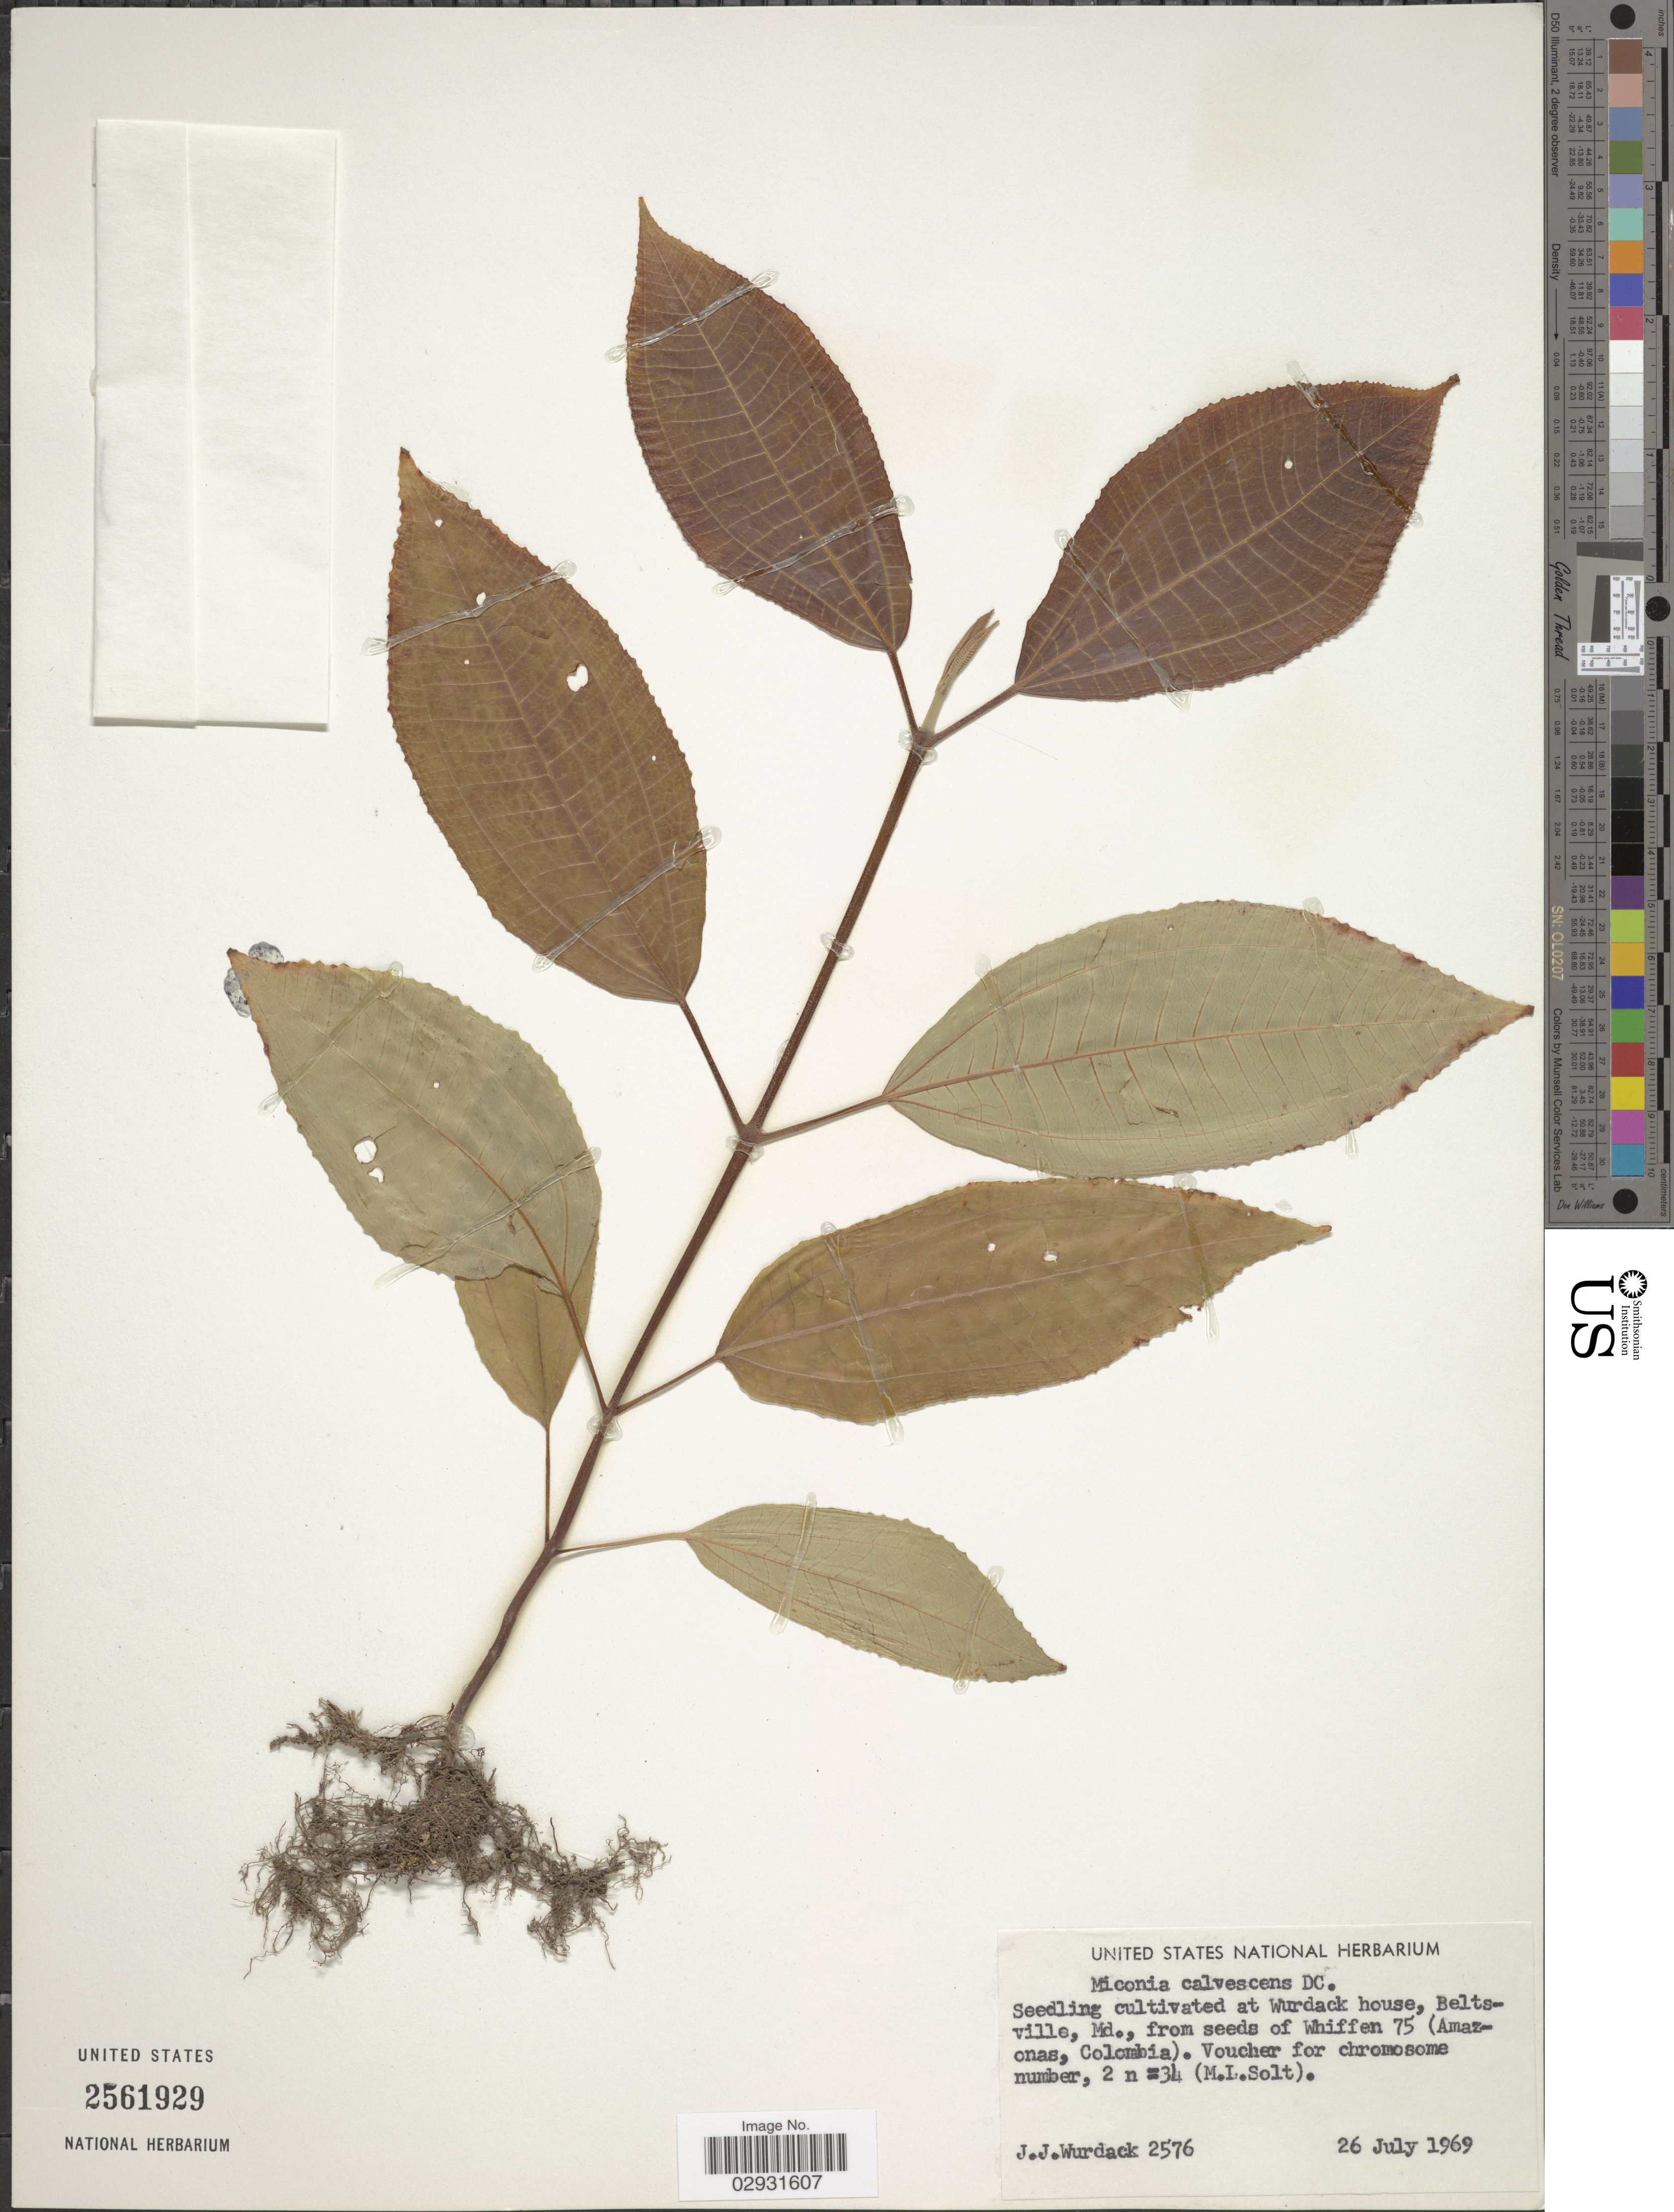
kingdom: Plantae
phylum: Tracheophyta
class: Magnoliopsida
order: Myrtales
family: Melastomataceae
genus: Miconia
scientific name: Miconia calvescens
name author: DC.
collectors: J. J. Wurdack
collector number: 2576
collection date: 1969-07-26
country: United States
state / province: Maryland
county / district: Prince George's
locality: Seedling cultivated at Wurdack house, Beltsville.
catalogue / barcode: US 2561929